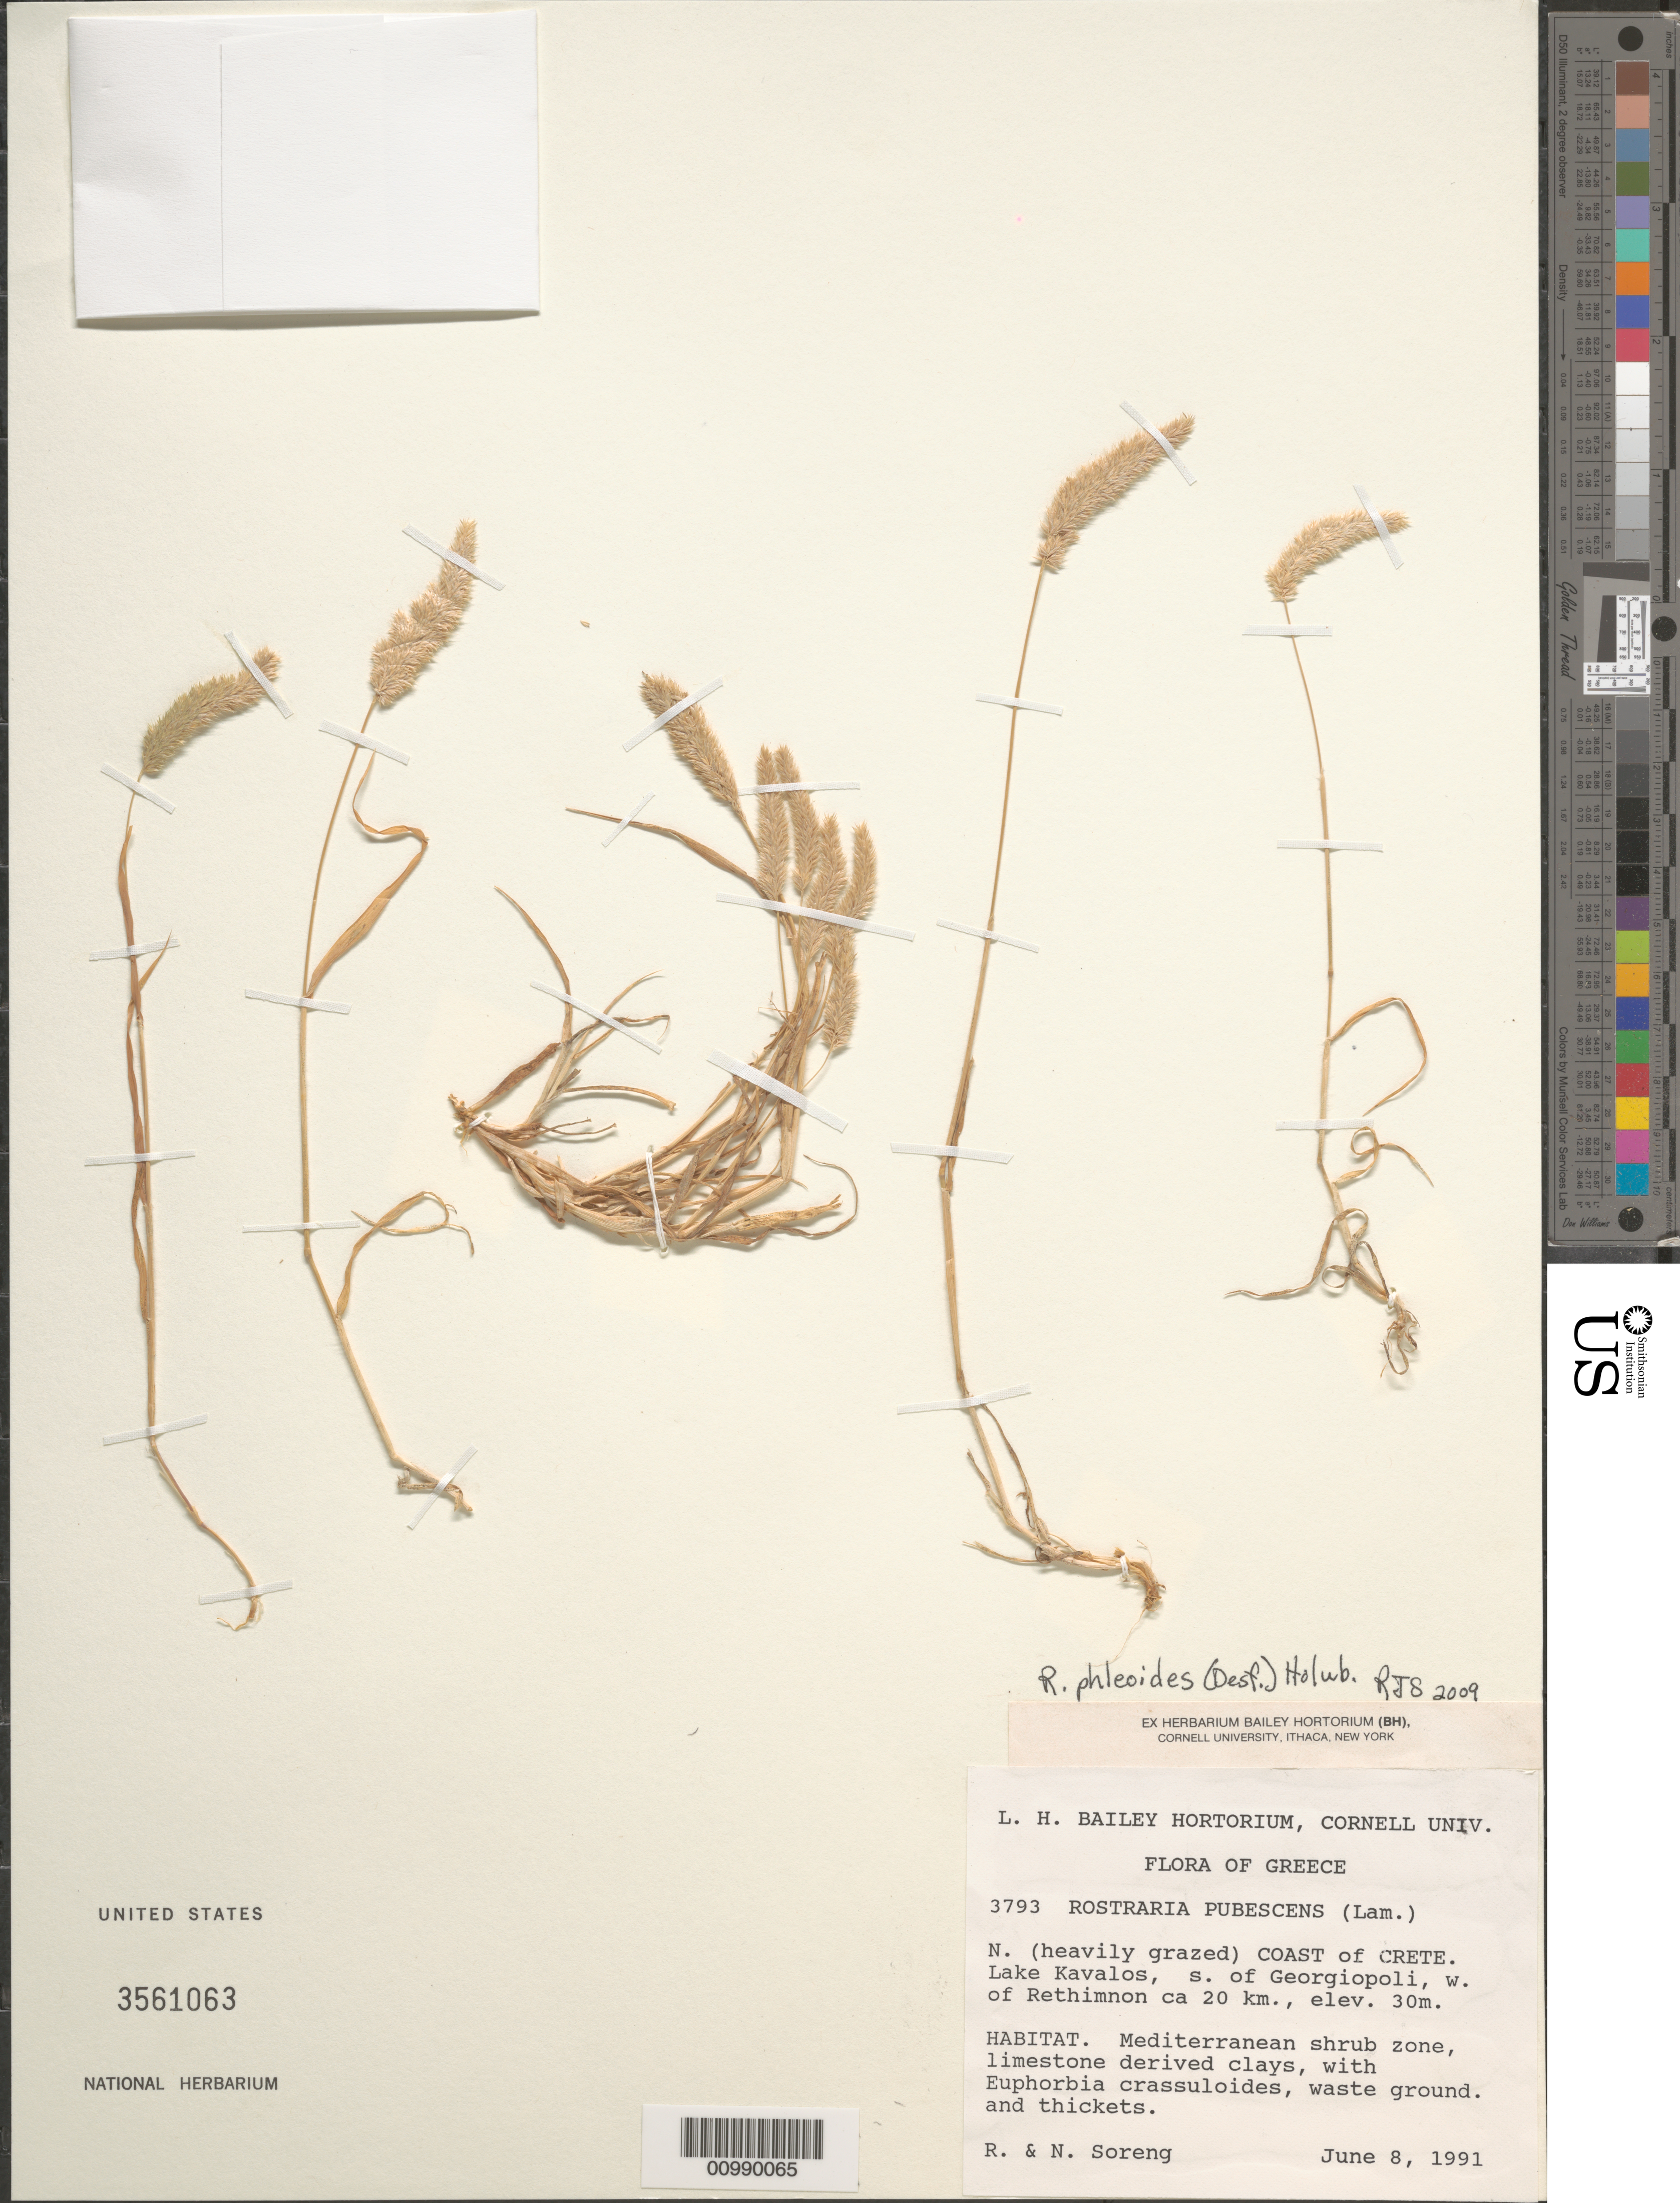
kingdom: Plantae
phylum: Tracheophyta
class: Liliopsida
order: Poales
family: Poaceae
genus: Rostraria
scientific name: Rostraria pubescens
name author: (Lam.) Trin.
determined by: Soreng, Robert J., Research Associate (BOT), Smithsonian Institution - National Museum of Natural History (UNITED STATES)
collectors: R. J. Soreng & N. L. Soreng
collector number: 3793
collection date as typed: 08 Jun 1991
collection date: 1991-06-08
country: Greece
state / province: Crete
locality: N coast. Lake Kavalos, S of Georgiopoli, W of Rethimnon ca 20 km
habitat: Mediterranean shrub zone, limestone derived clays, with Euphorbia crassuloides, waste ground. and thickets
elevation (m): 30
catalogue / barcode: US 3561063